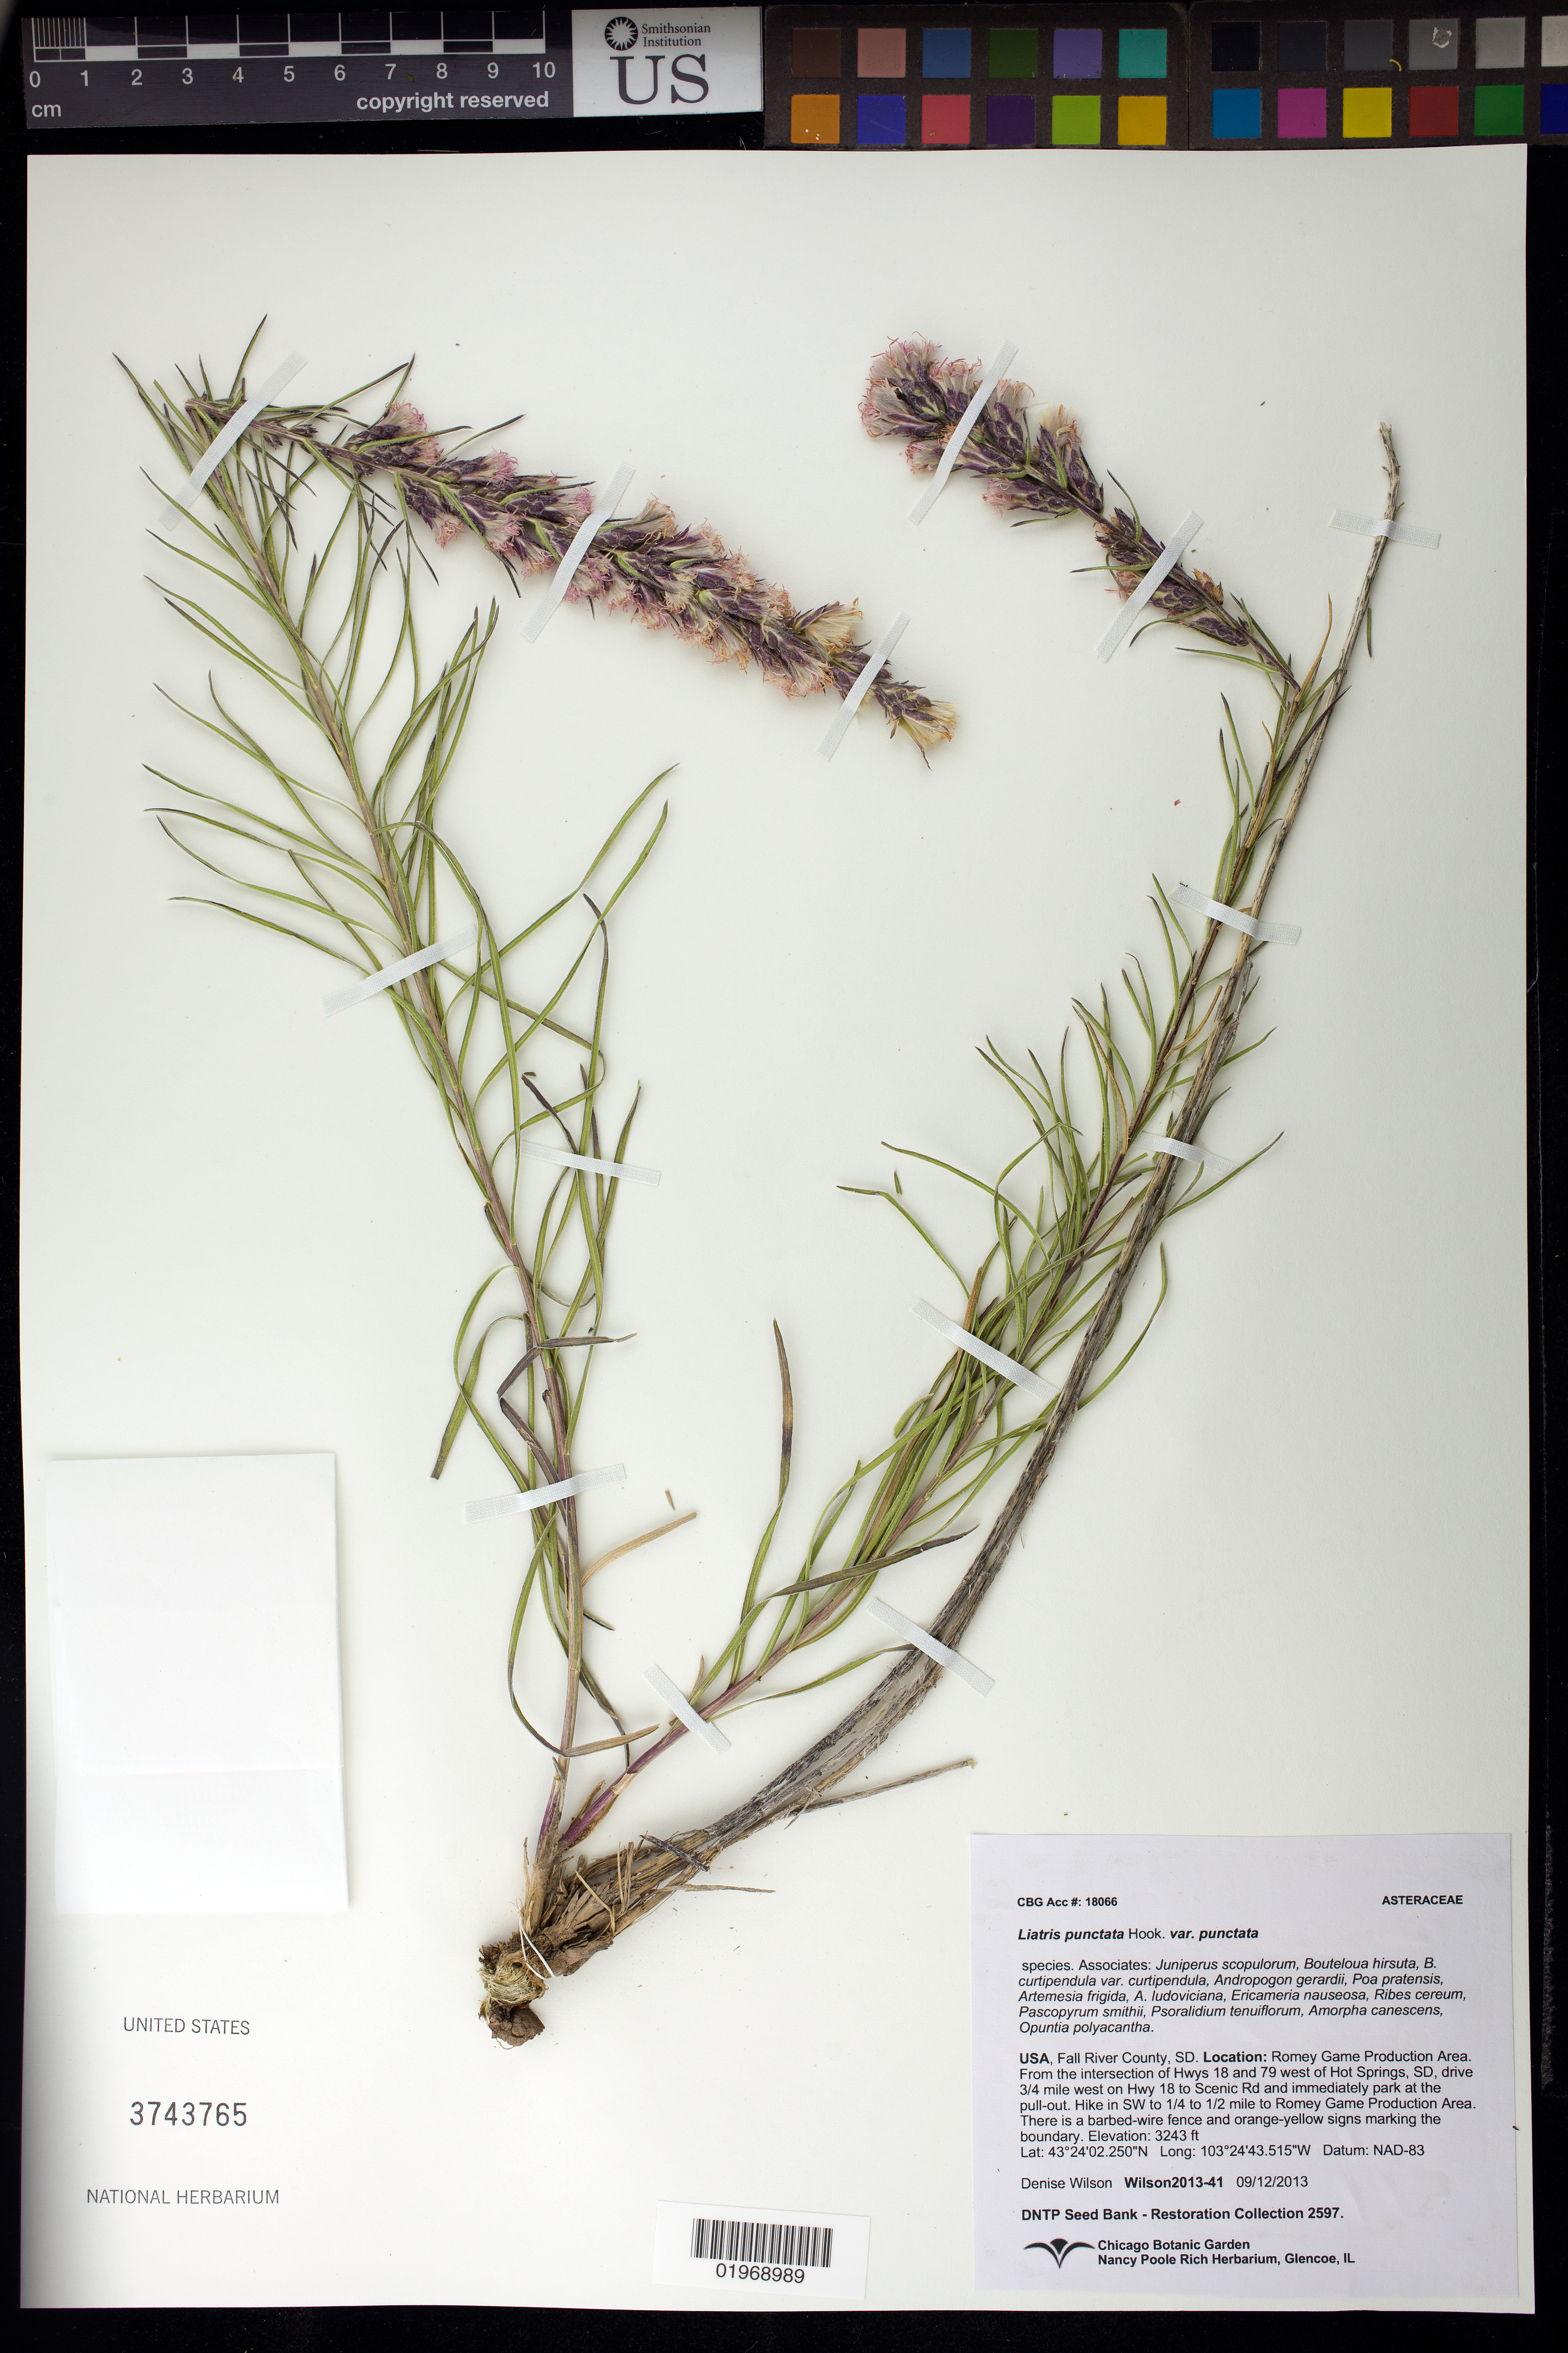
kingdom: Plantae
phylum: Tracheophyta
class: Magnoliopsida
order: Asterales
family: Asteraceae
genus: Liatris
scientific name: Liatris punctata var. punctata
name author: Hook.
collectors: D. Wilson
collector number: Wilson2013-41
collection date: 2013-08-12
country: United States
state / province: South Dakota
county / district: Fall River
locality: W of Hot Springs, Romey Game Production Area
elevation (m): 988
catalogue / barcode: US 3743765